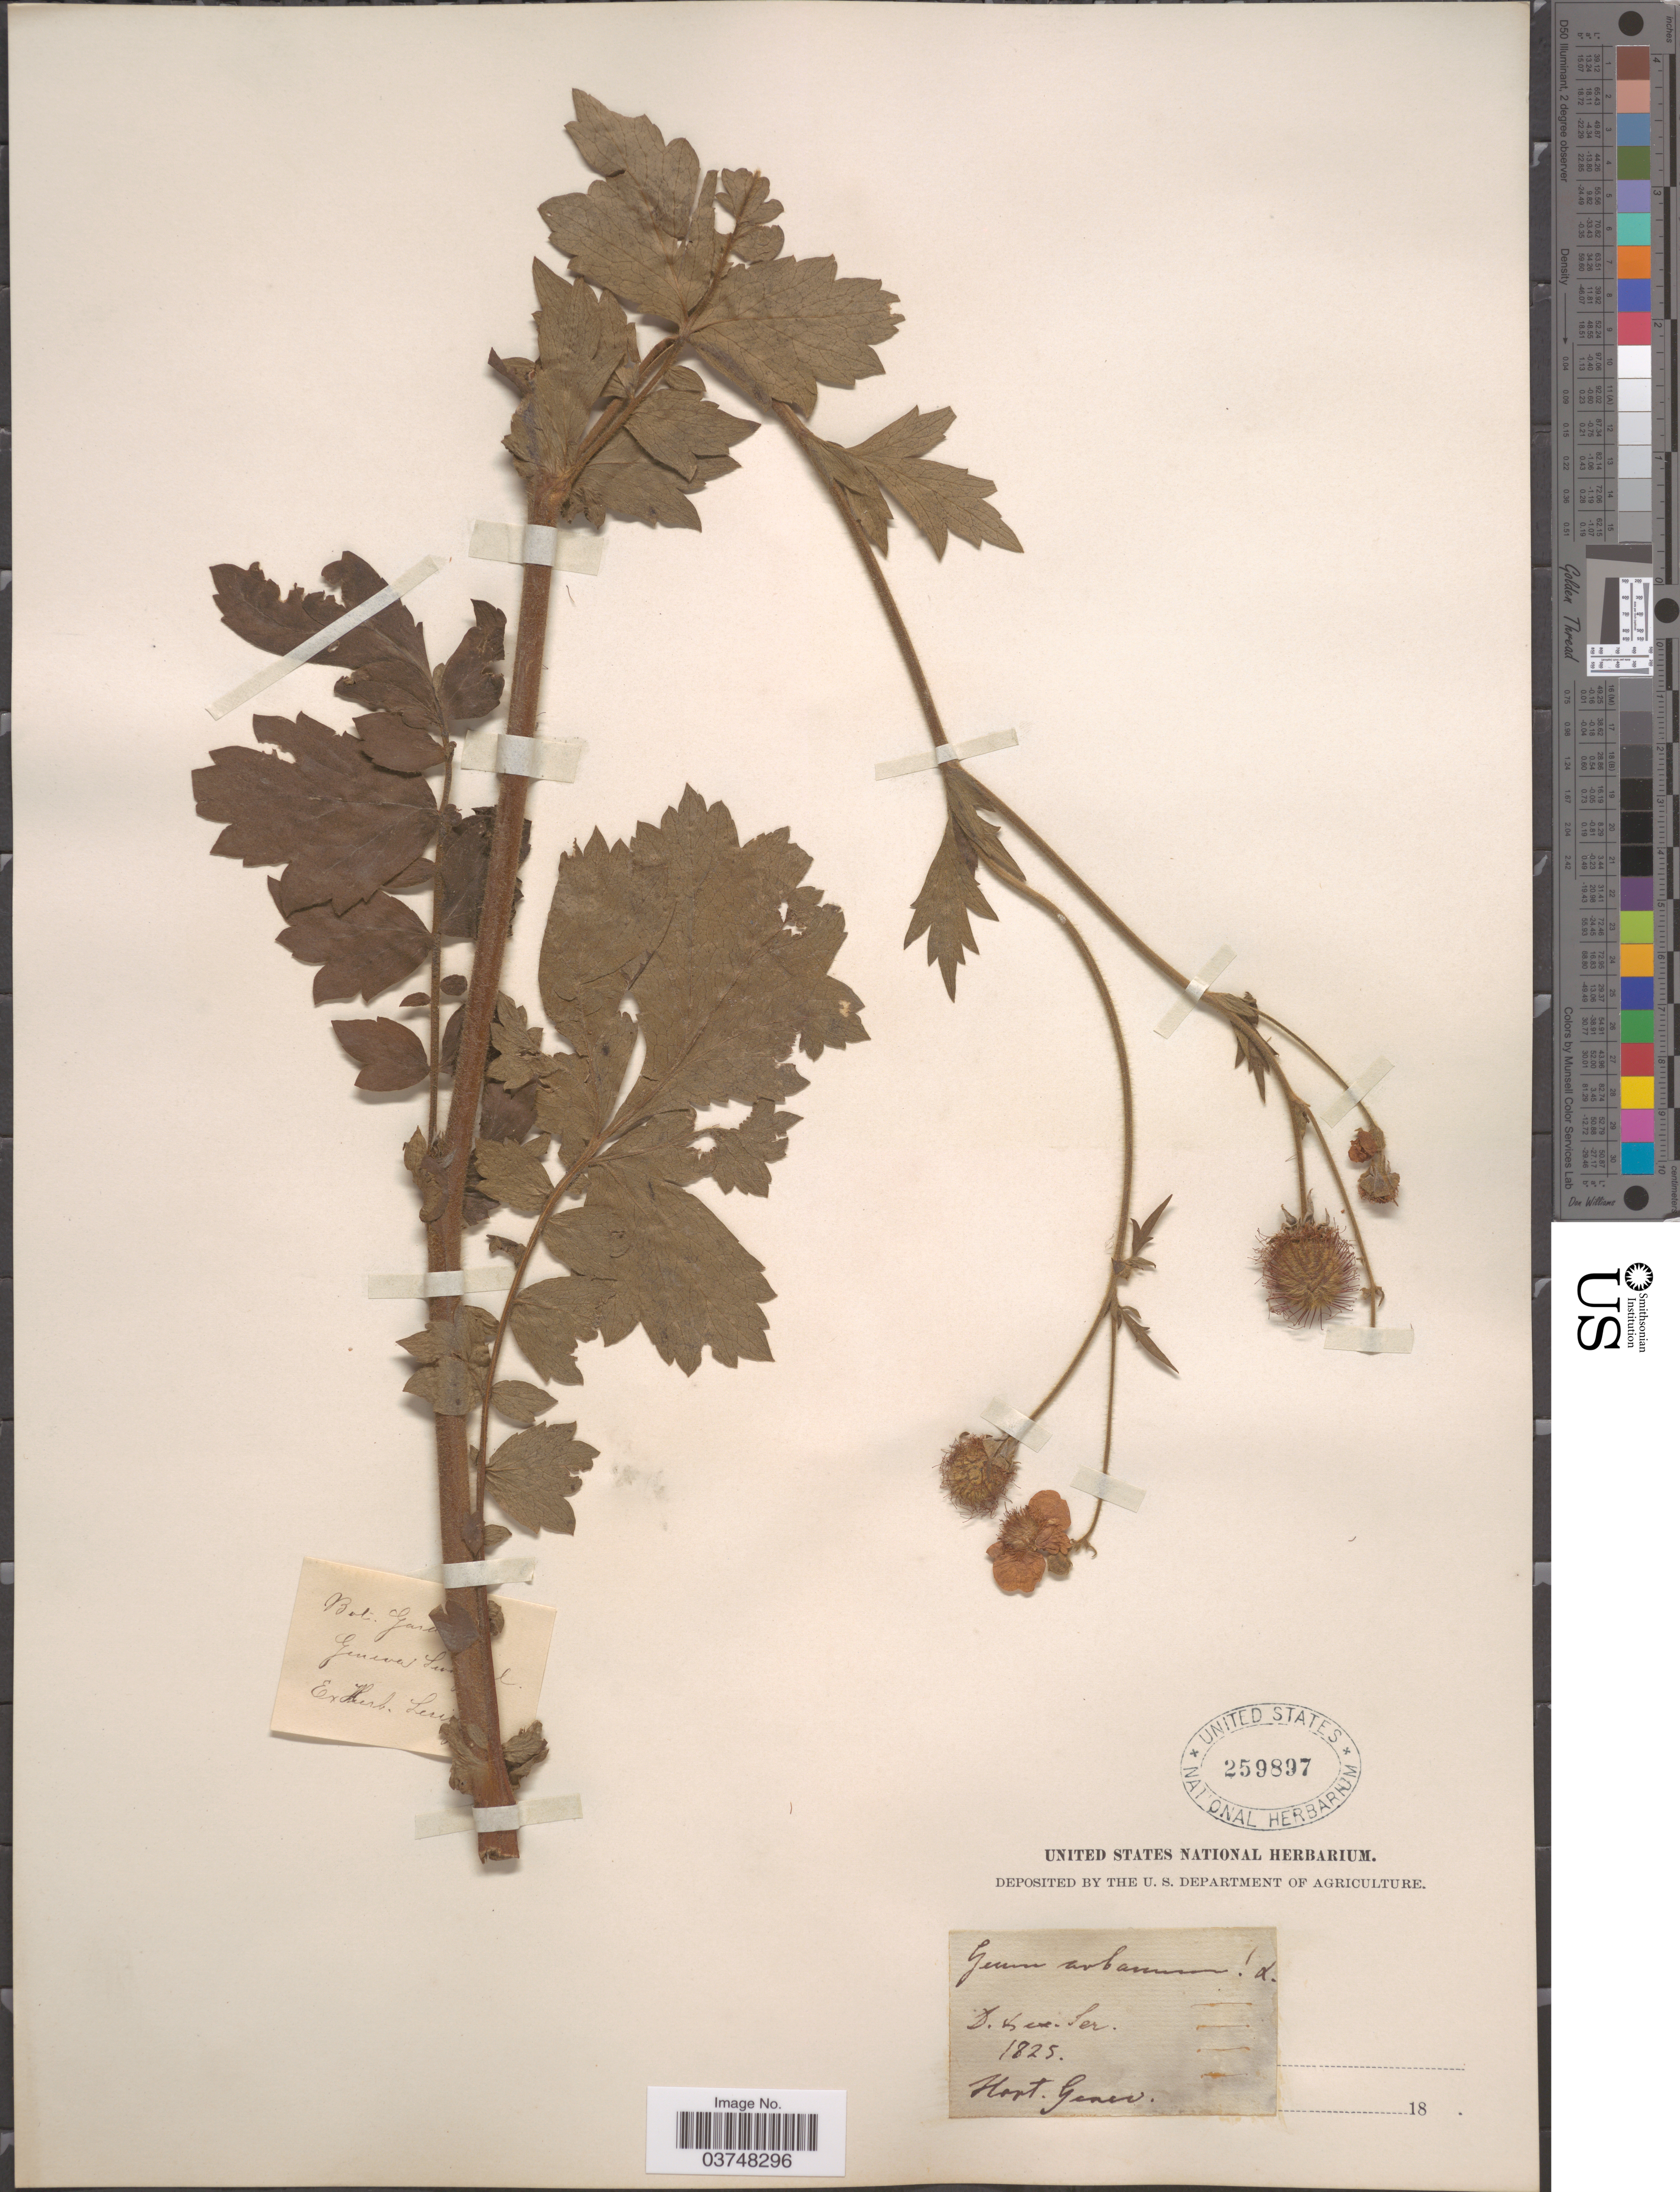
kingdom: Plantae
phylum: Tracheophyta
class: Magnoliopsida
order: Rosales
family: Rosaceae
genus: Geum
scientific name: Geum urbanum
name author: L.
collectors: ex herb. United States National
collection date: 1825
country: Switzerland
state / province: Genève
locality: Bot. Gard [illegible text]. Hort. Genev.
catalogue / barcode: US 259897